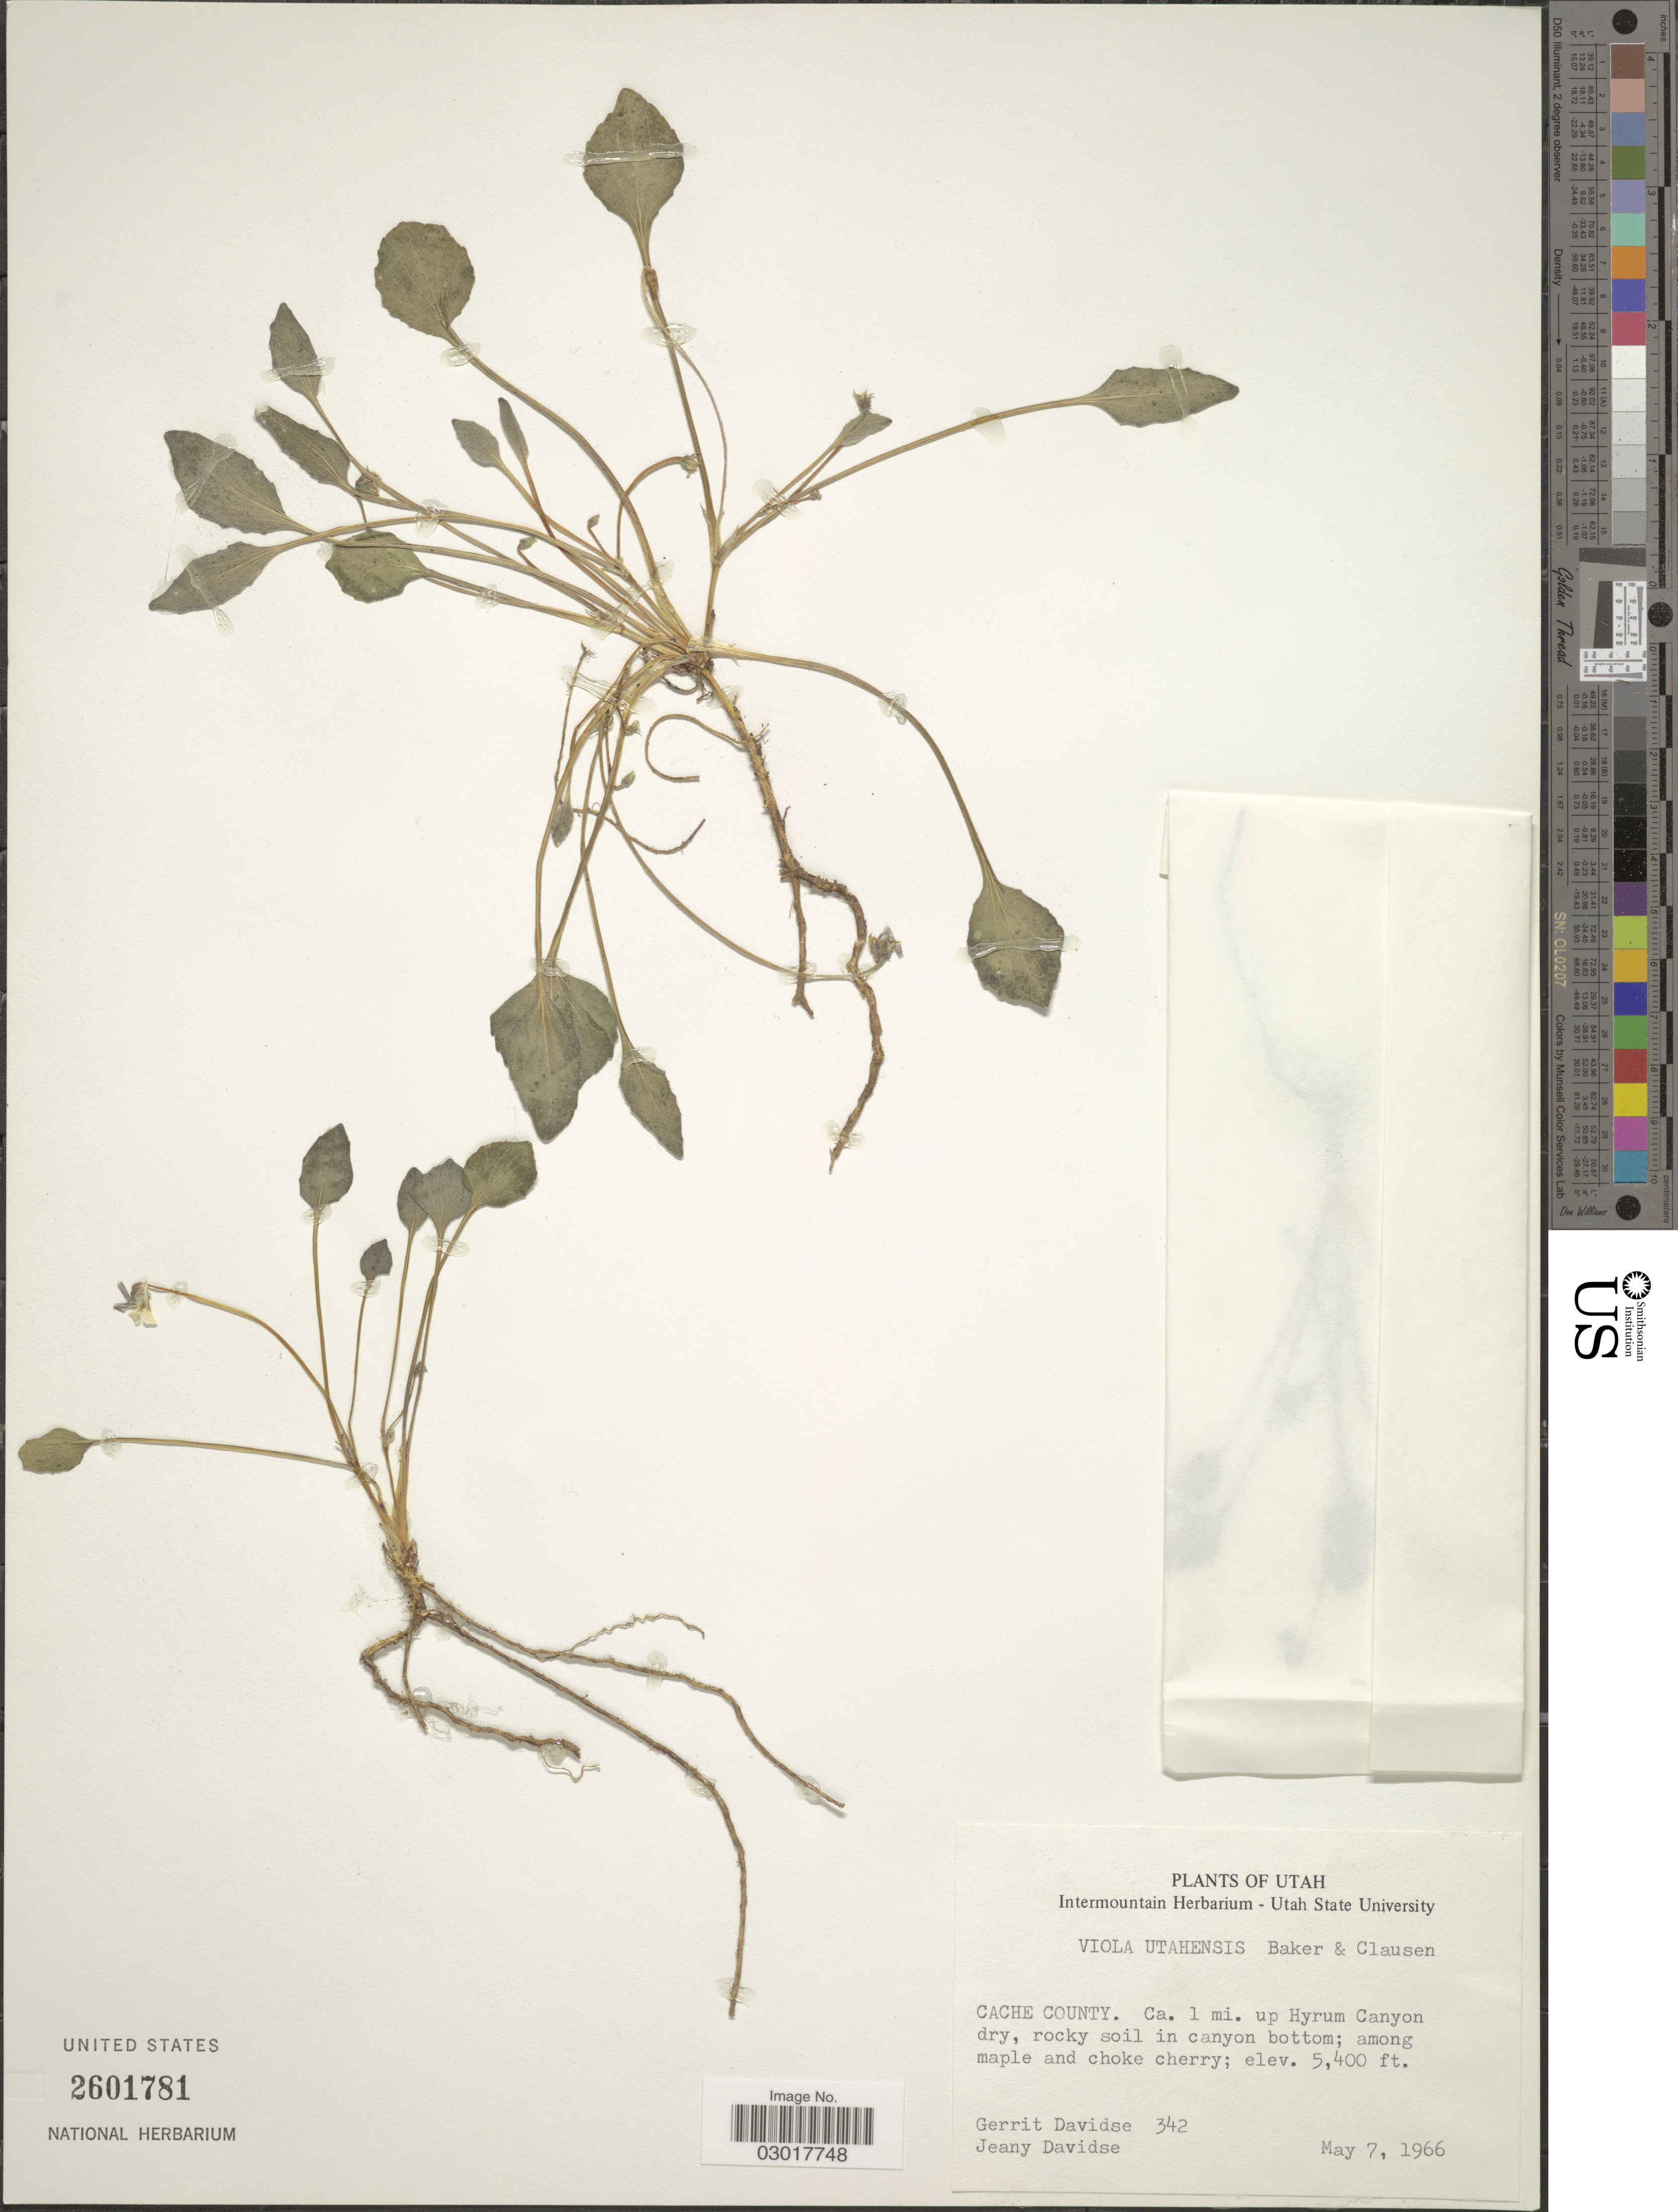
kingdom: Plantae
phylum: Tracheophyta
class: Magnoliopsida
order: Malpighiales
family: Violaceae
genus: Viola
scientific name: Viola utahensis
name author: M.S. Baker & J.C. Clausen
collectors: G. Davidse & J. Davidse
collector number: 342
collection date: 1966-05-07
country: United States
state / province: Utah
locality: Cache County. Ca. 1 mi. up Hyrum Canyon dry, rocky soil in canyon bottom.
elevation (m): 1646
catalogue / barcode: US 2601781